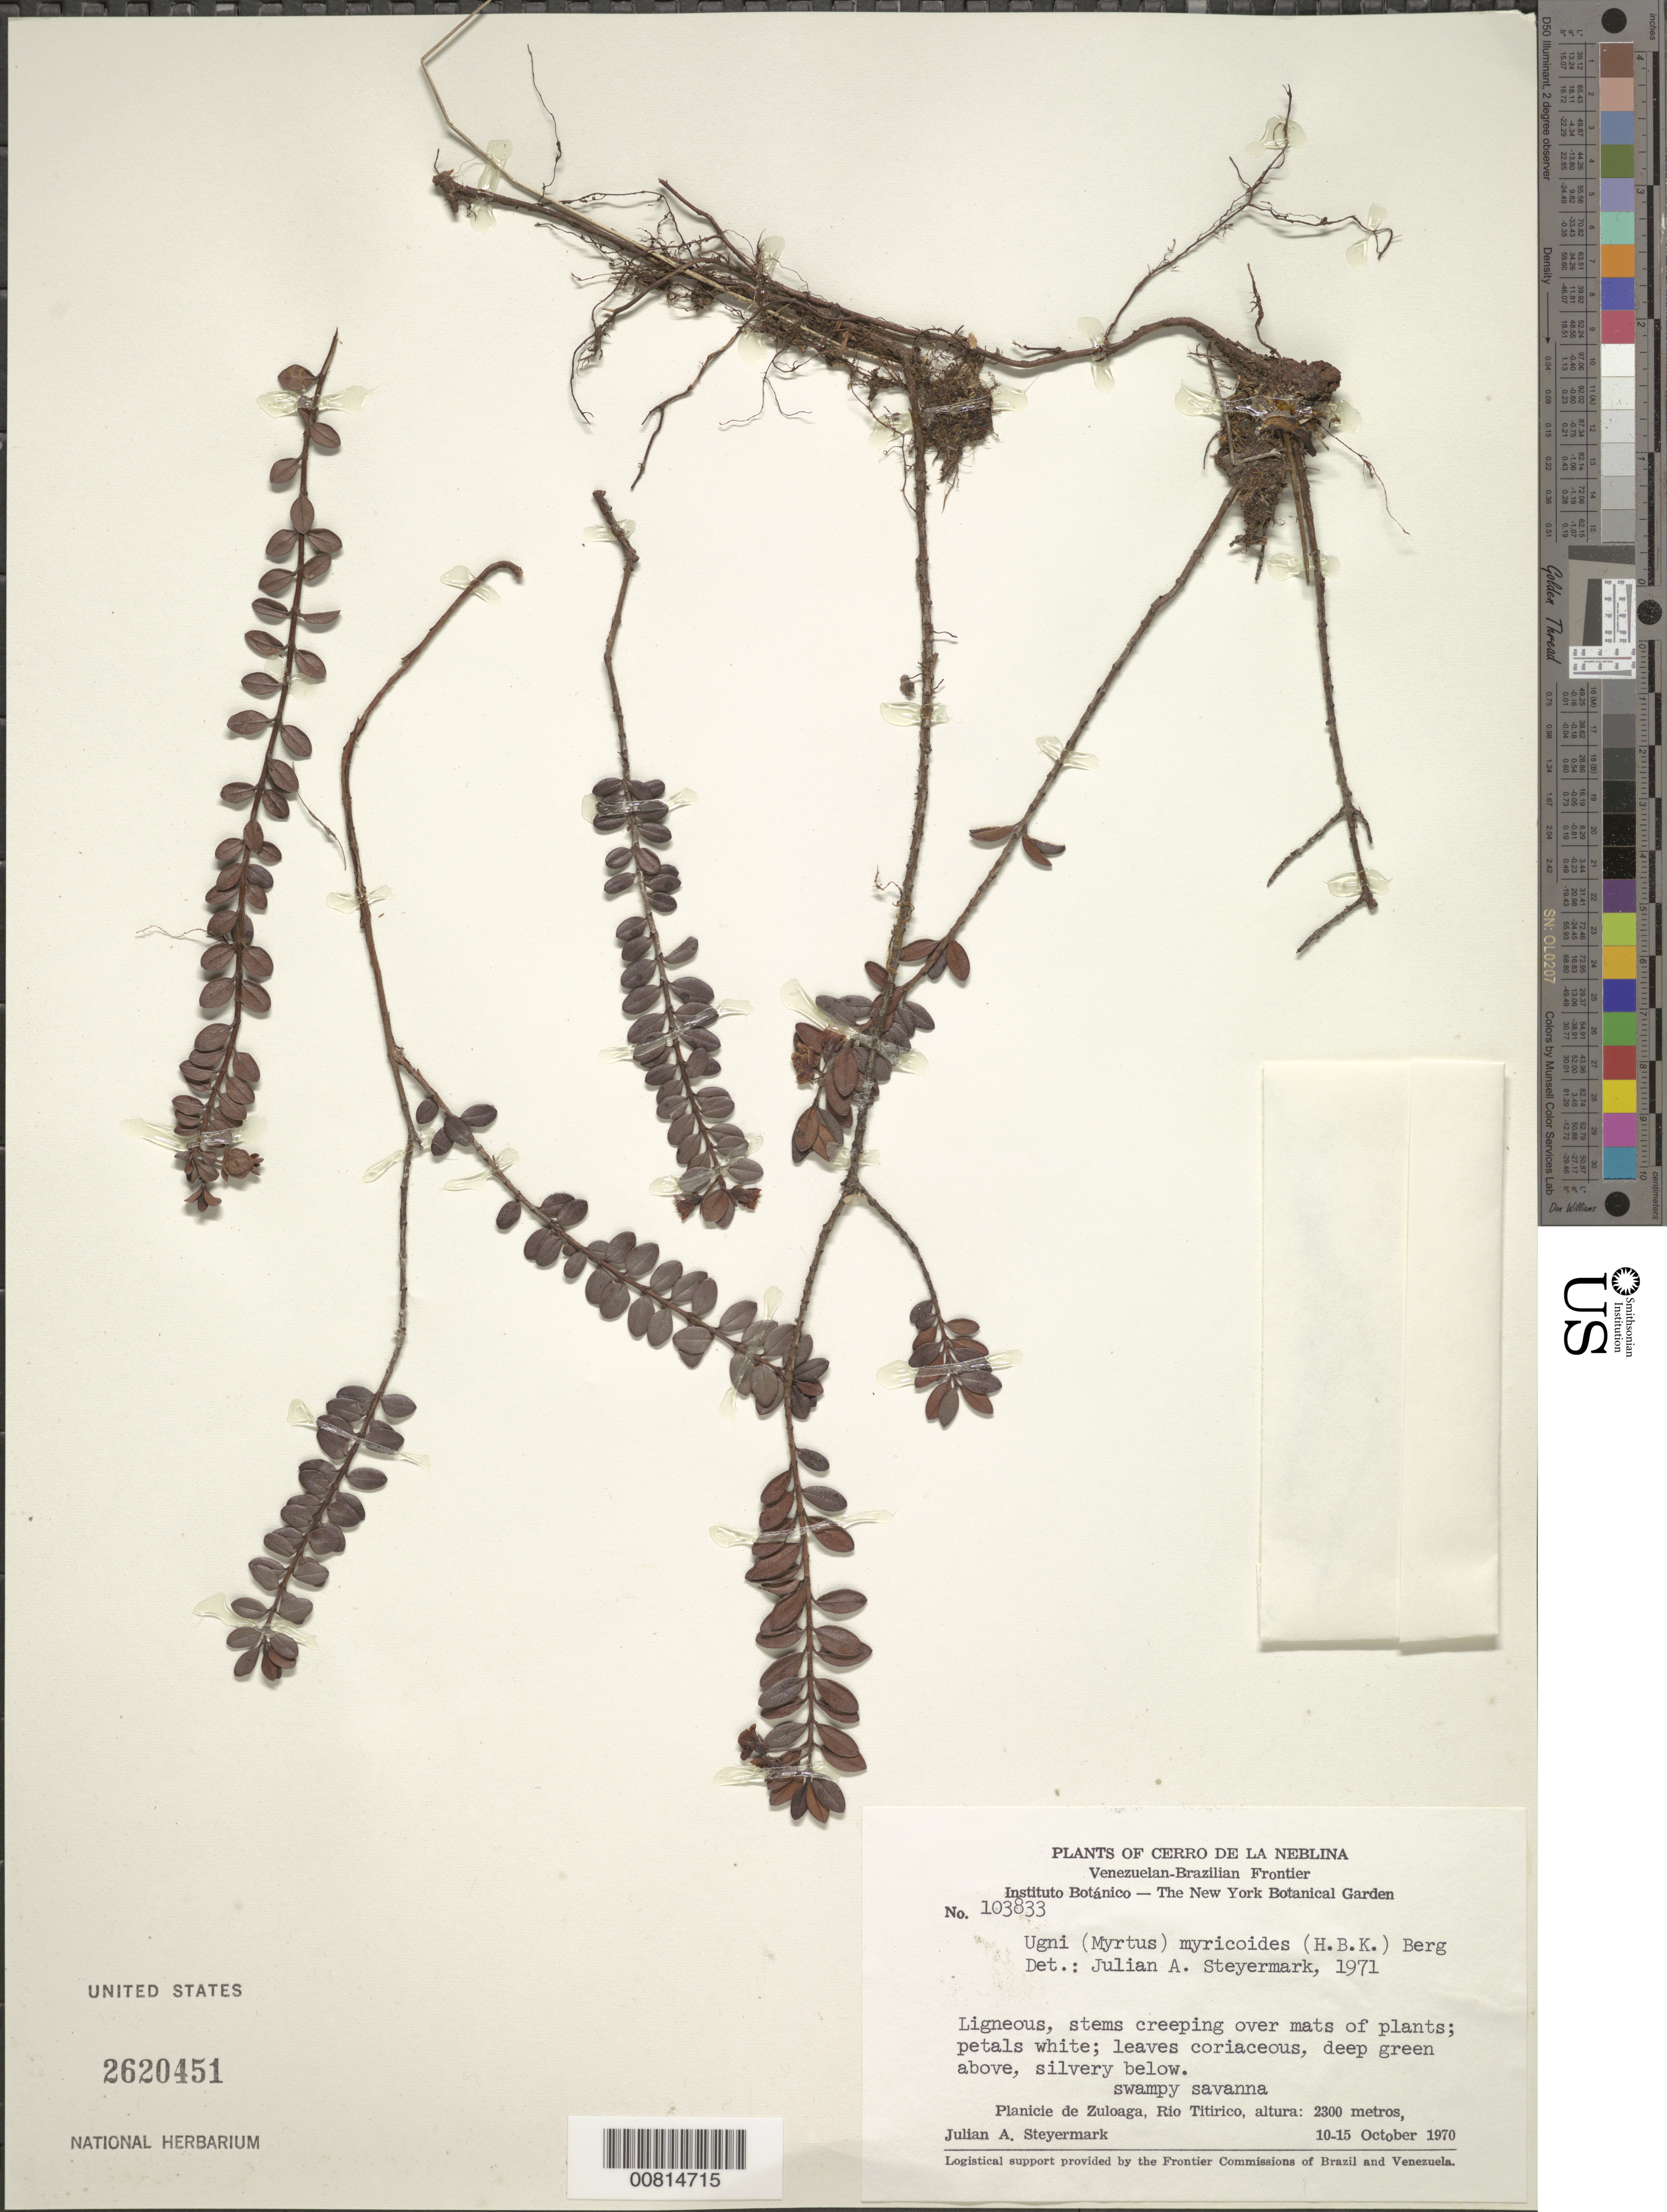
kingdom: Plantae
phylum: Tracheophyta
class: Magnoliopsida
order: Myrtales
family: Myrtaceae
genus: Ugni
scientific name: Ugni myricoides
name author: (Kunth) O. Berg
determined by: Steyermark, Julian A., (VEN)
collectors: J. Steyermark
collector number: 103833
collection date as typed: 10-Oct-70 to 15-Oct-70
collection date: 1970-10-10/1970-10-15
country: Venezuela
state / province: Amazonas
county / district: Río Negro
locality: Cerro de la Neblina, Planicie de Zuloaga, Río Titirico; Venezuelan-Brazilian frontier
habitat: Swampy savanna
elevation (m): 2300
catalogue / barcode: US 2620451